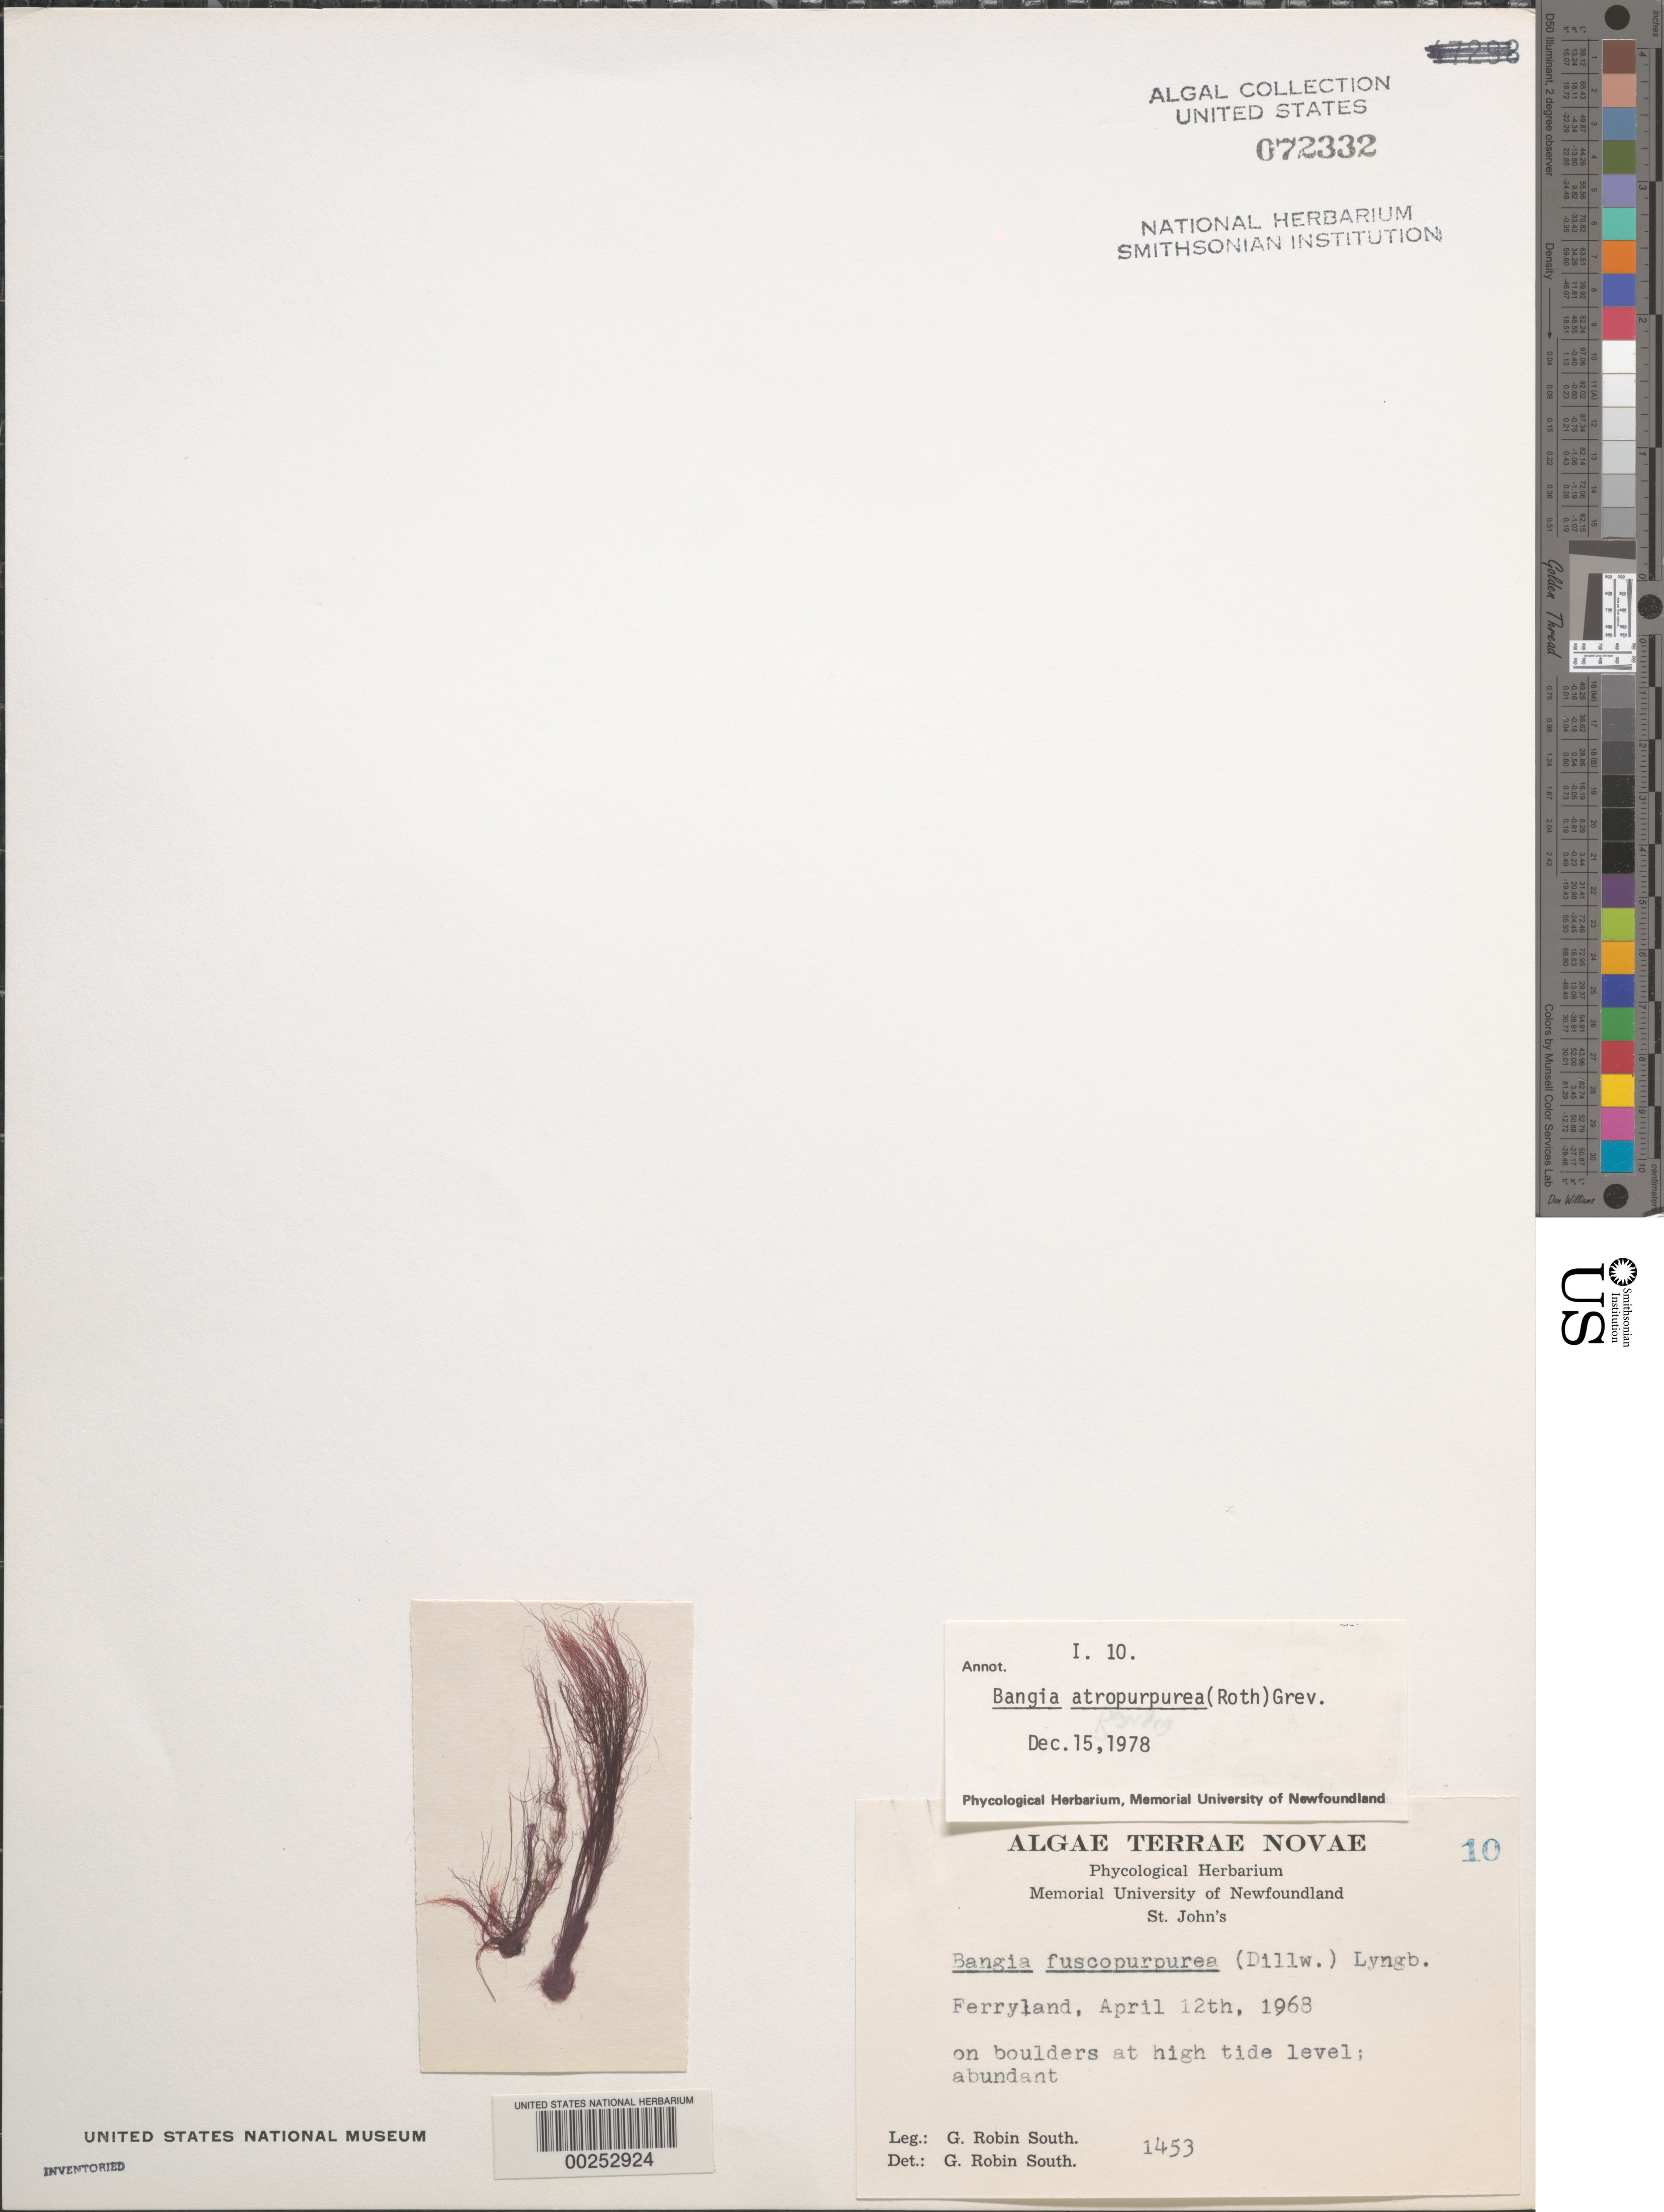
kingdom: Plantae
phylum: Rhodophyta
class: Bangiophyceae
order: Bangiales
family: Bangiaceae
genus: Bangia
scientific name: Bangia atropurpurea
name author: (Mertens ex Roth) C. Agardh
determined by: South, G. R.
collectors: G. R. South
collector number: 1453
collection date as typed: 12 Apr 1968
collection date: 1968-04-12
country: Canada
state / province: Newfoundland and Labrador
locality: Ferryland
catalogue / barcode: US 72332